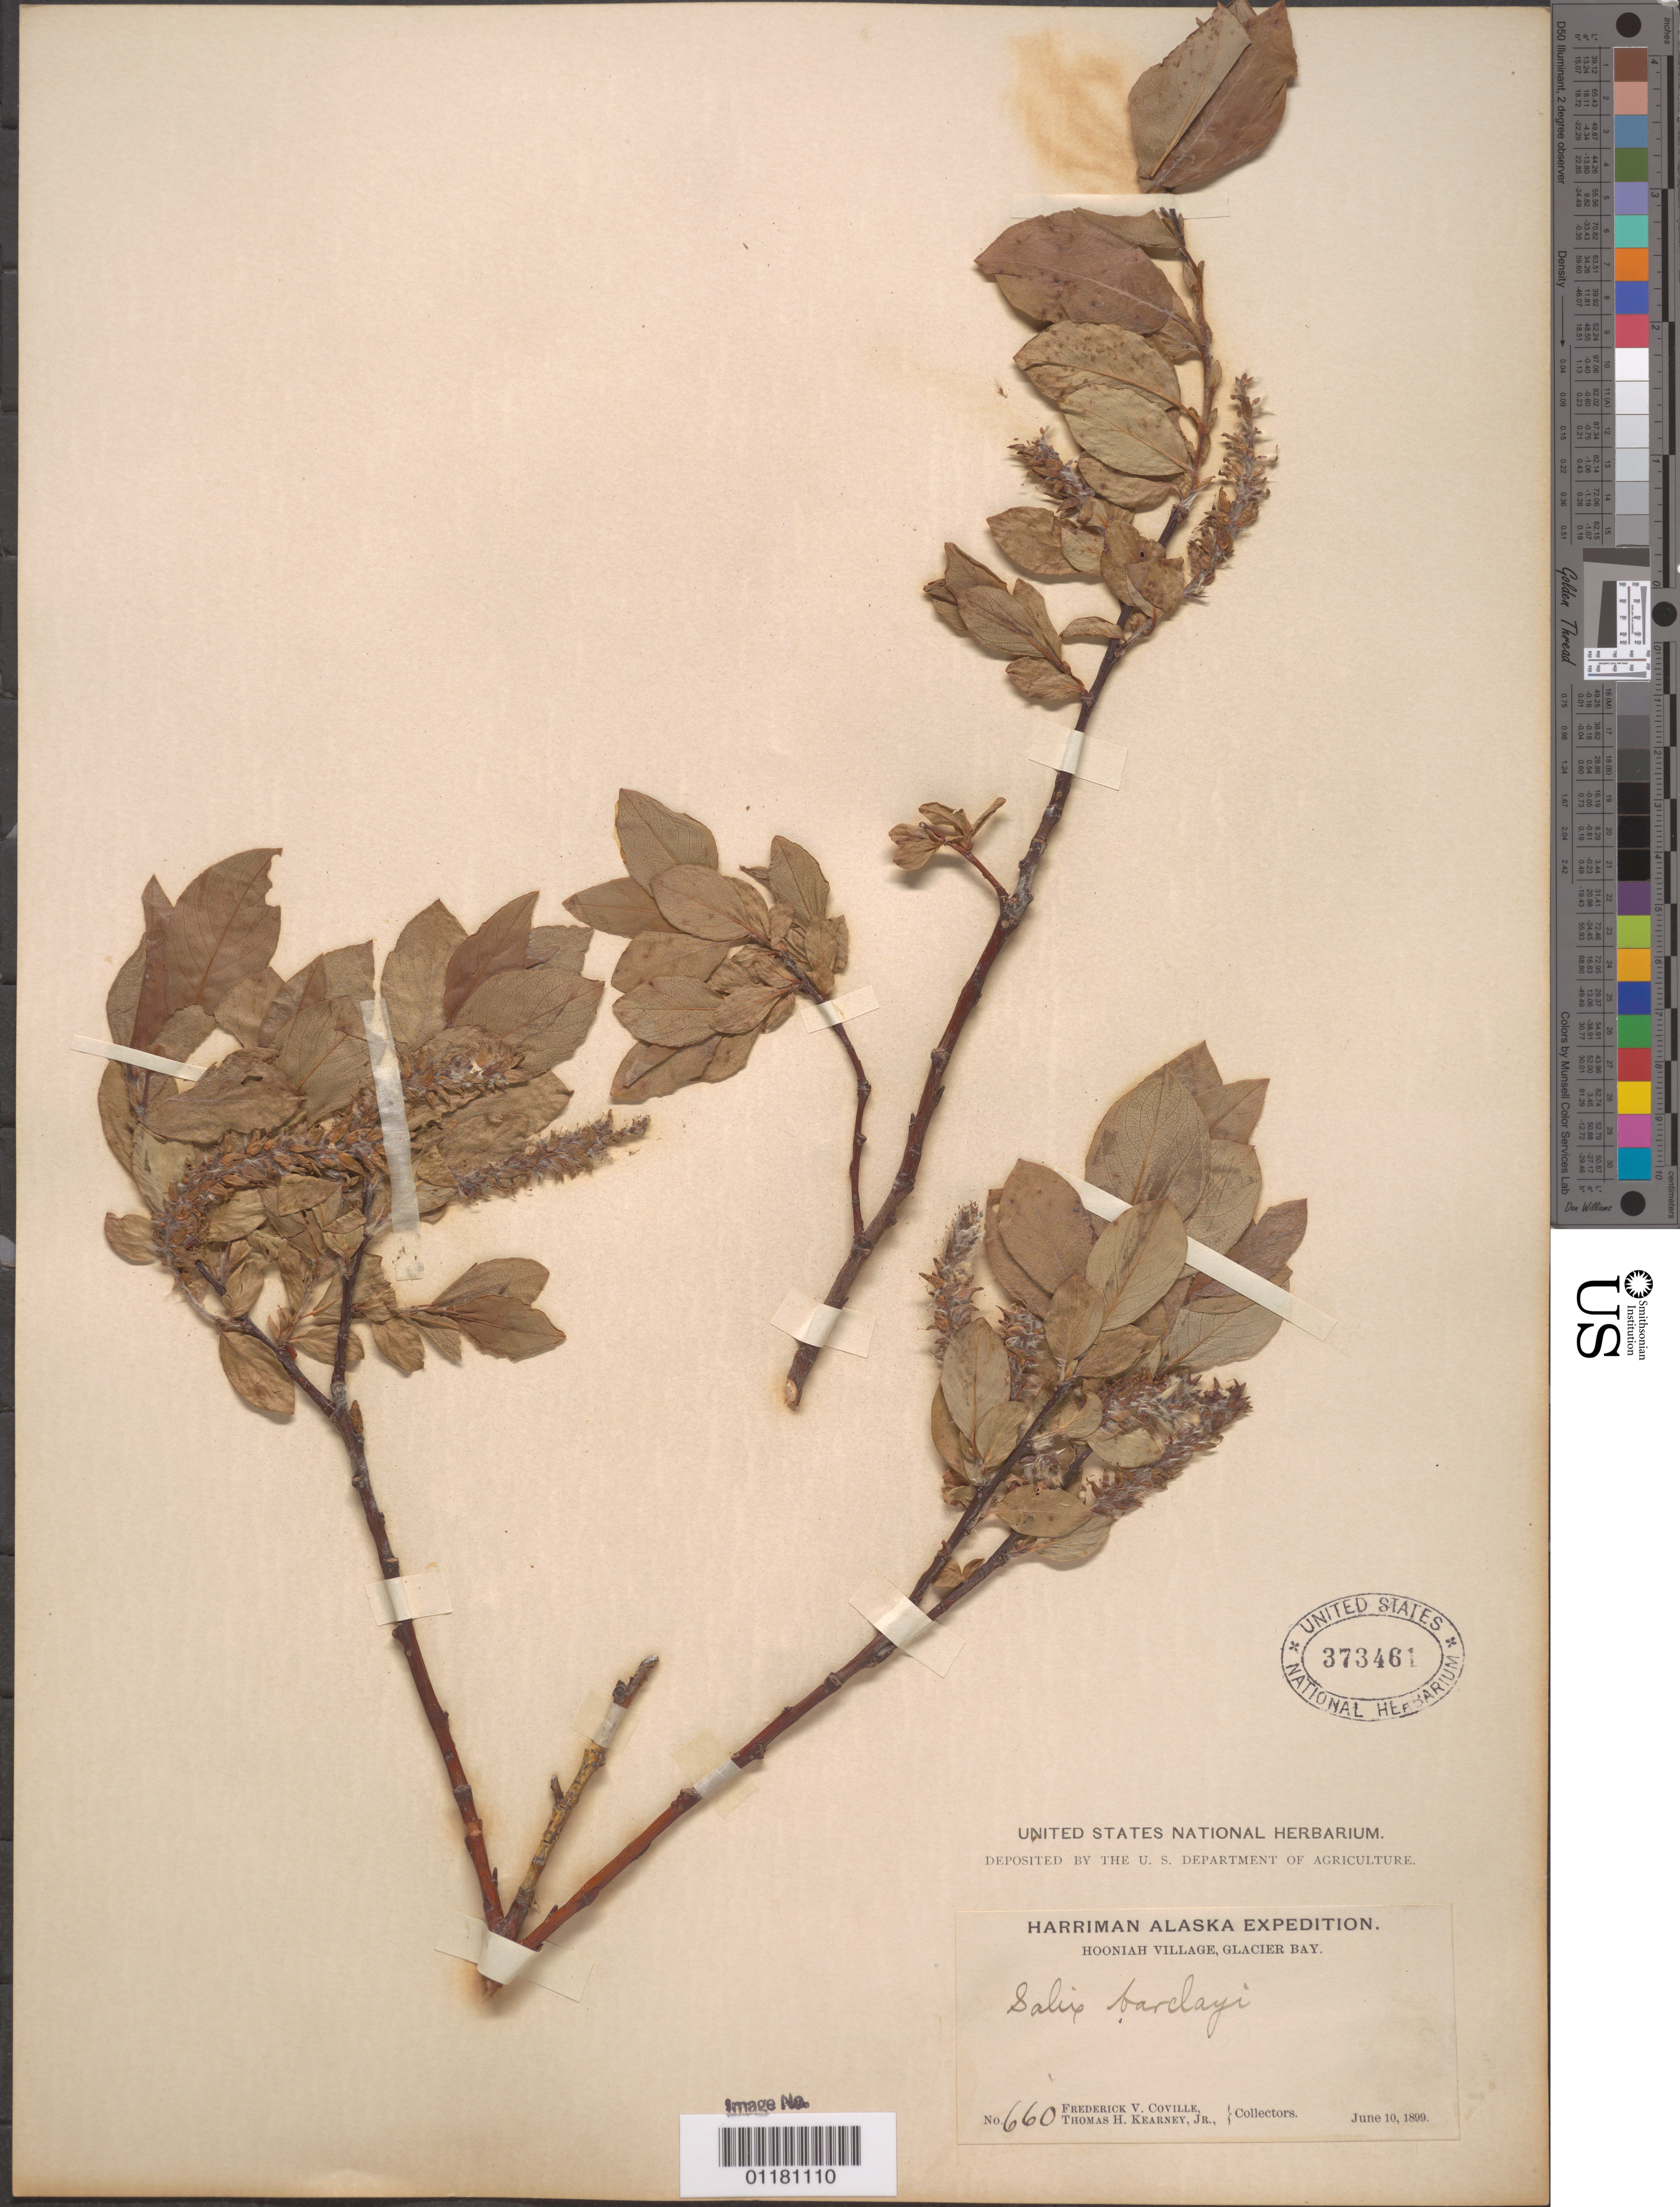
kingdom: Plantae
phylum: Tracheophyta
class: Magnoliopsida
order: Malpighiales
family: Salicaceae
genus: Salix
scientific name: Salix barclayi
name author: Andersson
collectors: F. V. Coville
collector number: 660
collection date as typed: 10 Jun 1899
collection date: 1899-06-10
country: United States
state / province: Alaska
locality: Hooniah Village, Glacier Bay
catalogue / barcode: US 373461